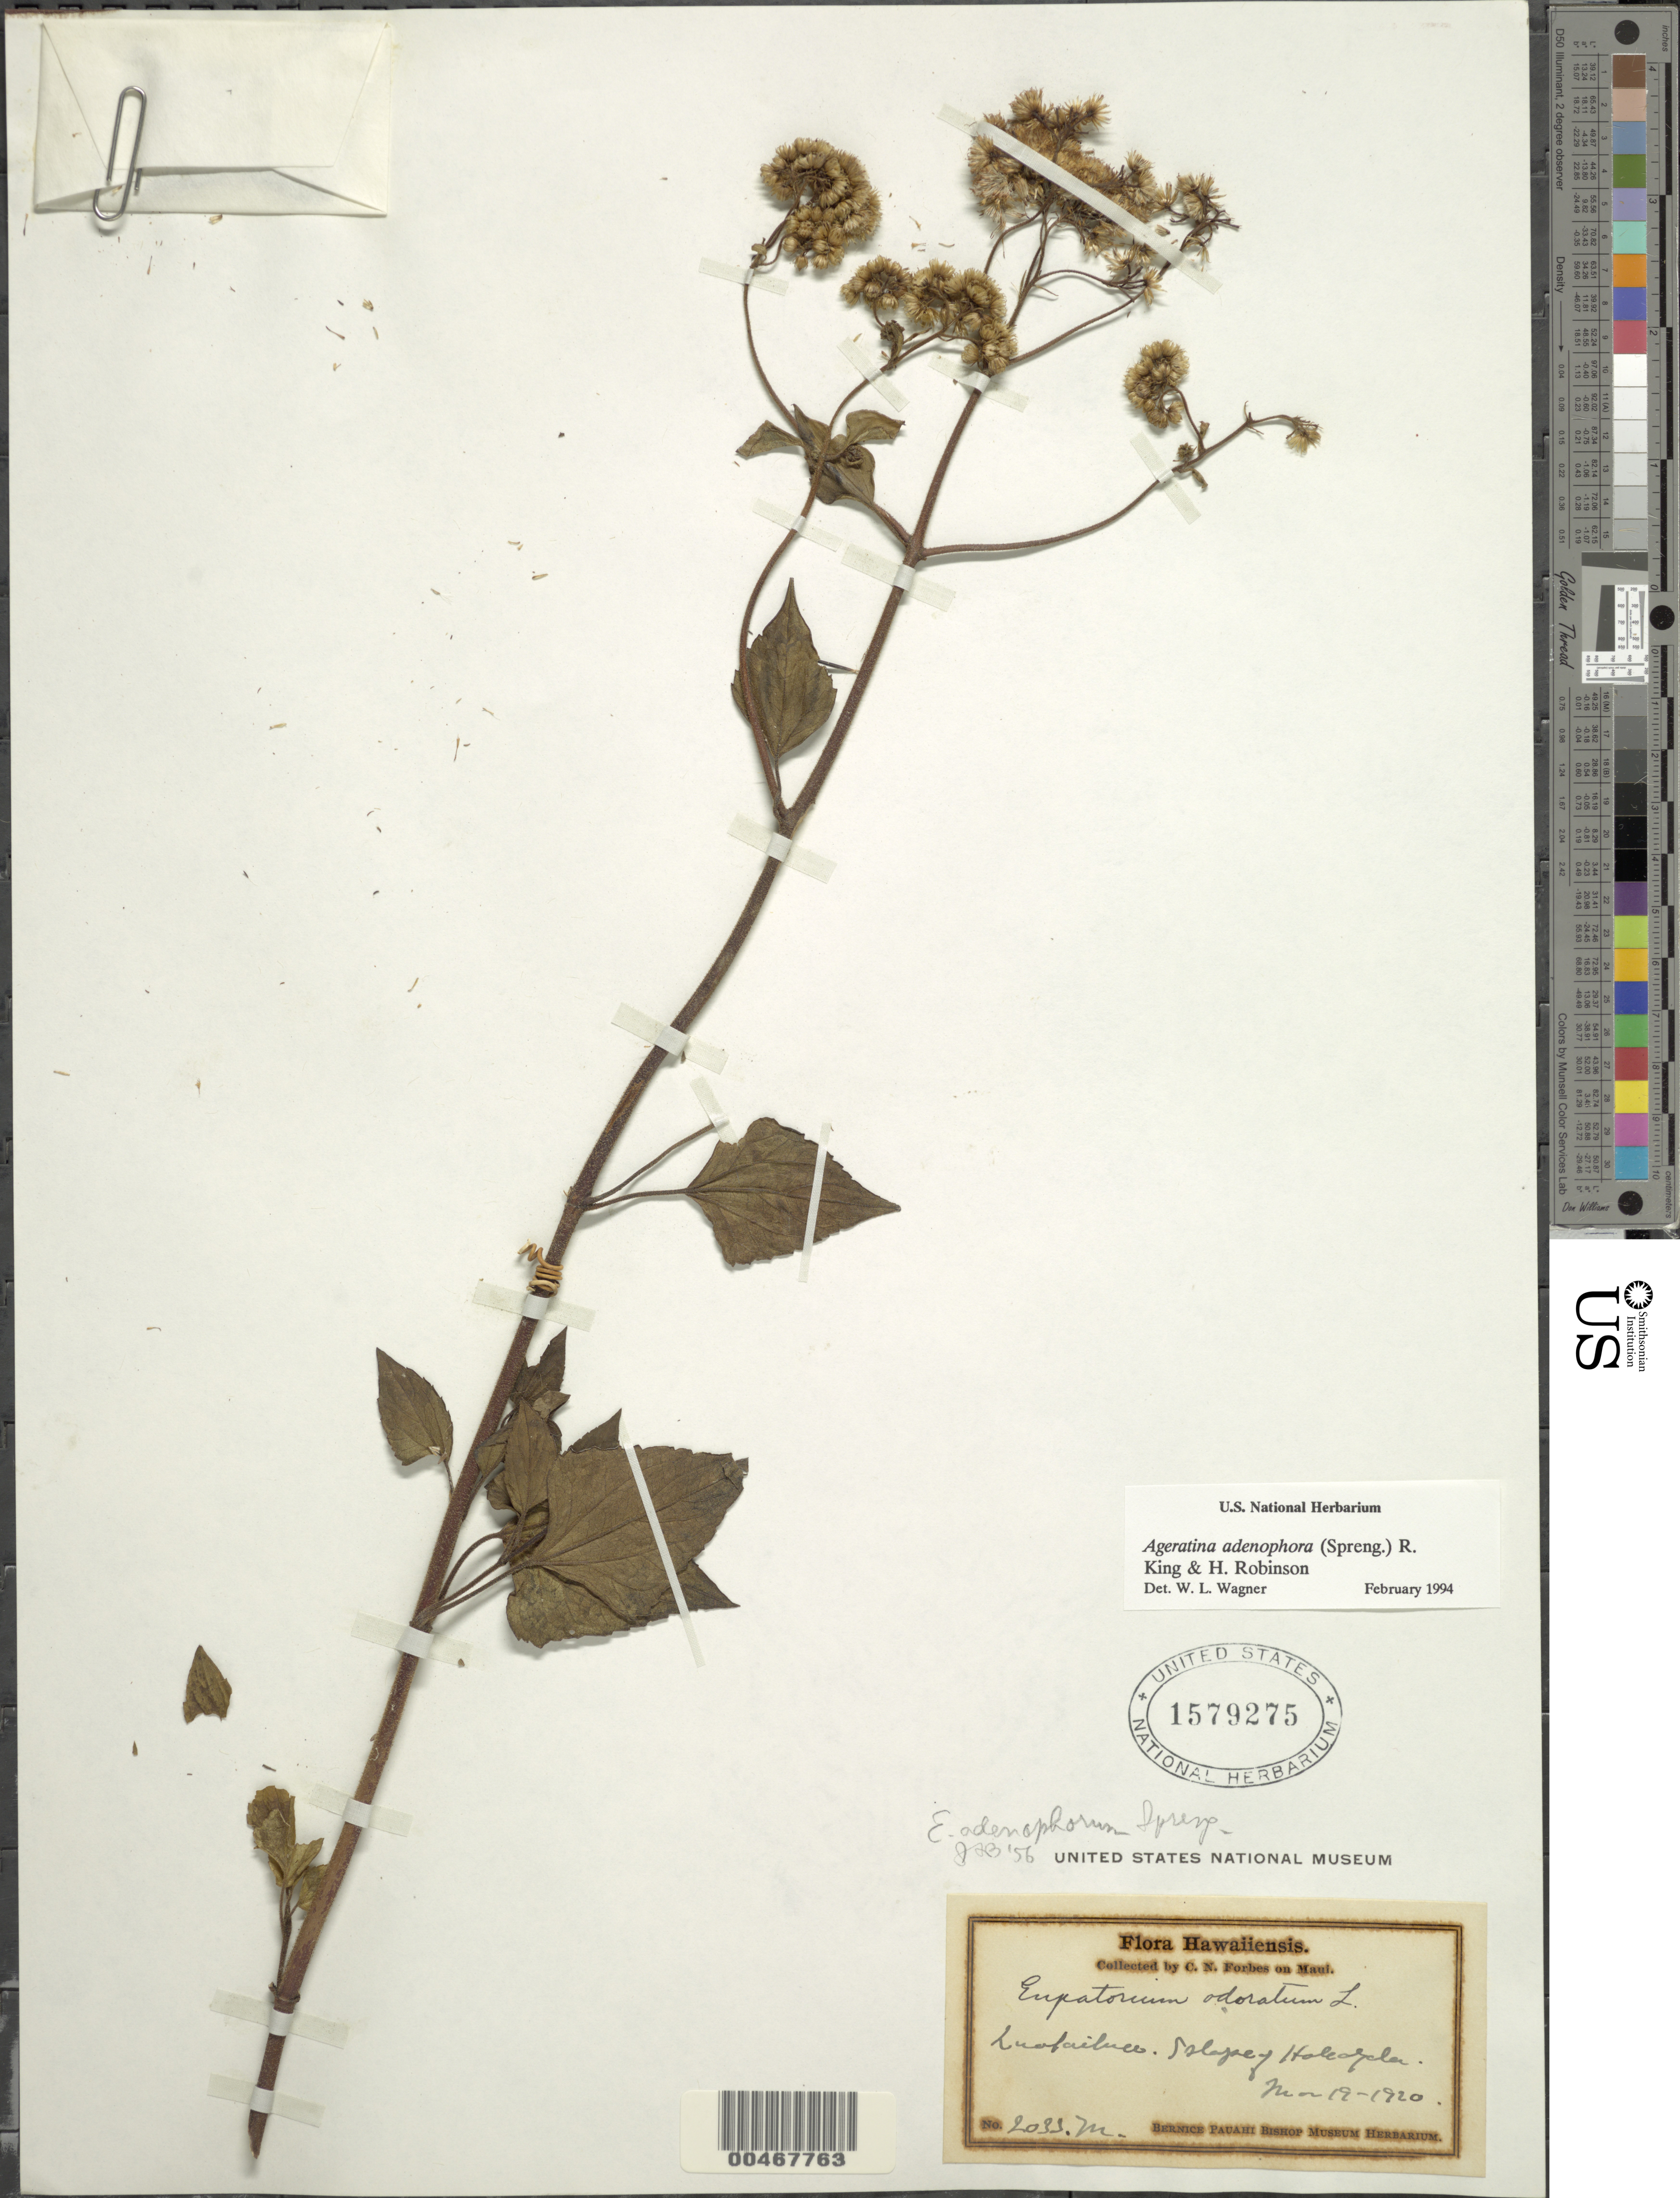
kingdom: Plantae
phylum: Tracheophyta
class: Magnoliopsida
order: Asterales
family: Asteraceae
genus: Ageratina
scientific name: Ageratina adenophora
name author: (Spreng.) R.M. King & H. Rob.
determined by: Wagner, W. L., (BOT), Smithsonian Institution - National Museum of Natural History (UNITED STATES)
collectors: C. N. Forbes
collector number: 2033.M.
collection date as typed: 19 Mar 1920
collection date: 1920-03-19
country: United States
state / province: Hawaii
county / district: Maui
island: Maui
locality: Luohailua, South slope of Haleakala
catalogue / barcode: US 1579275